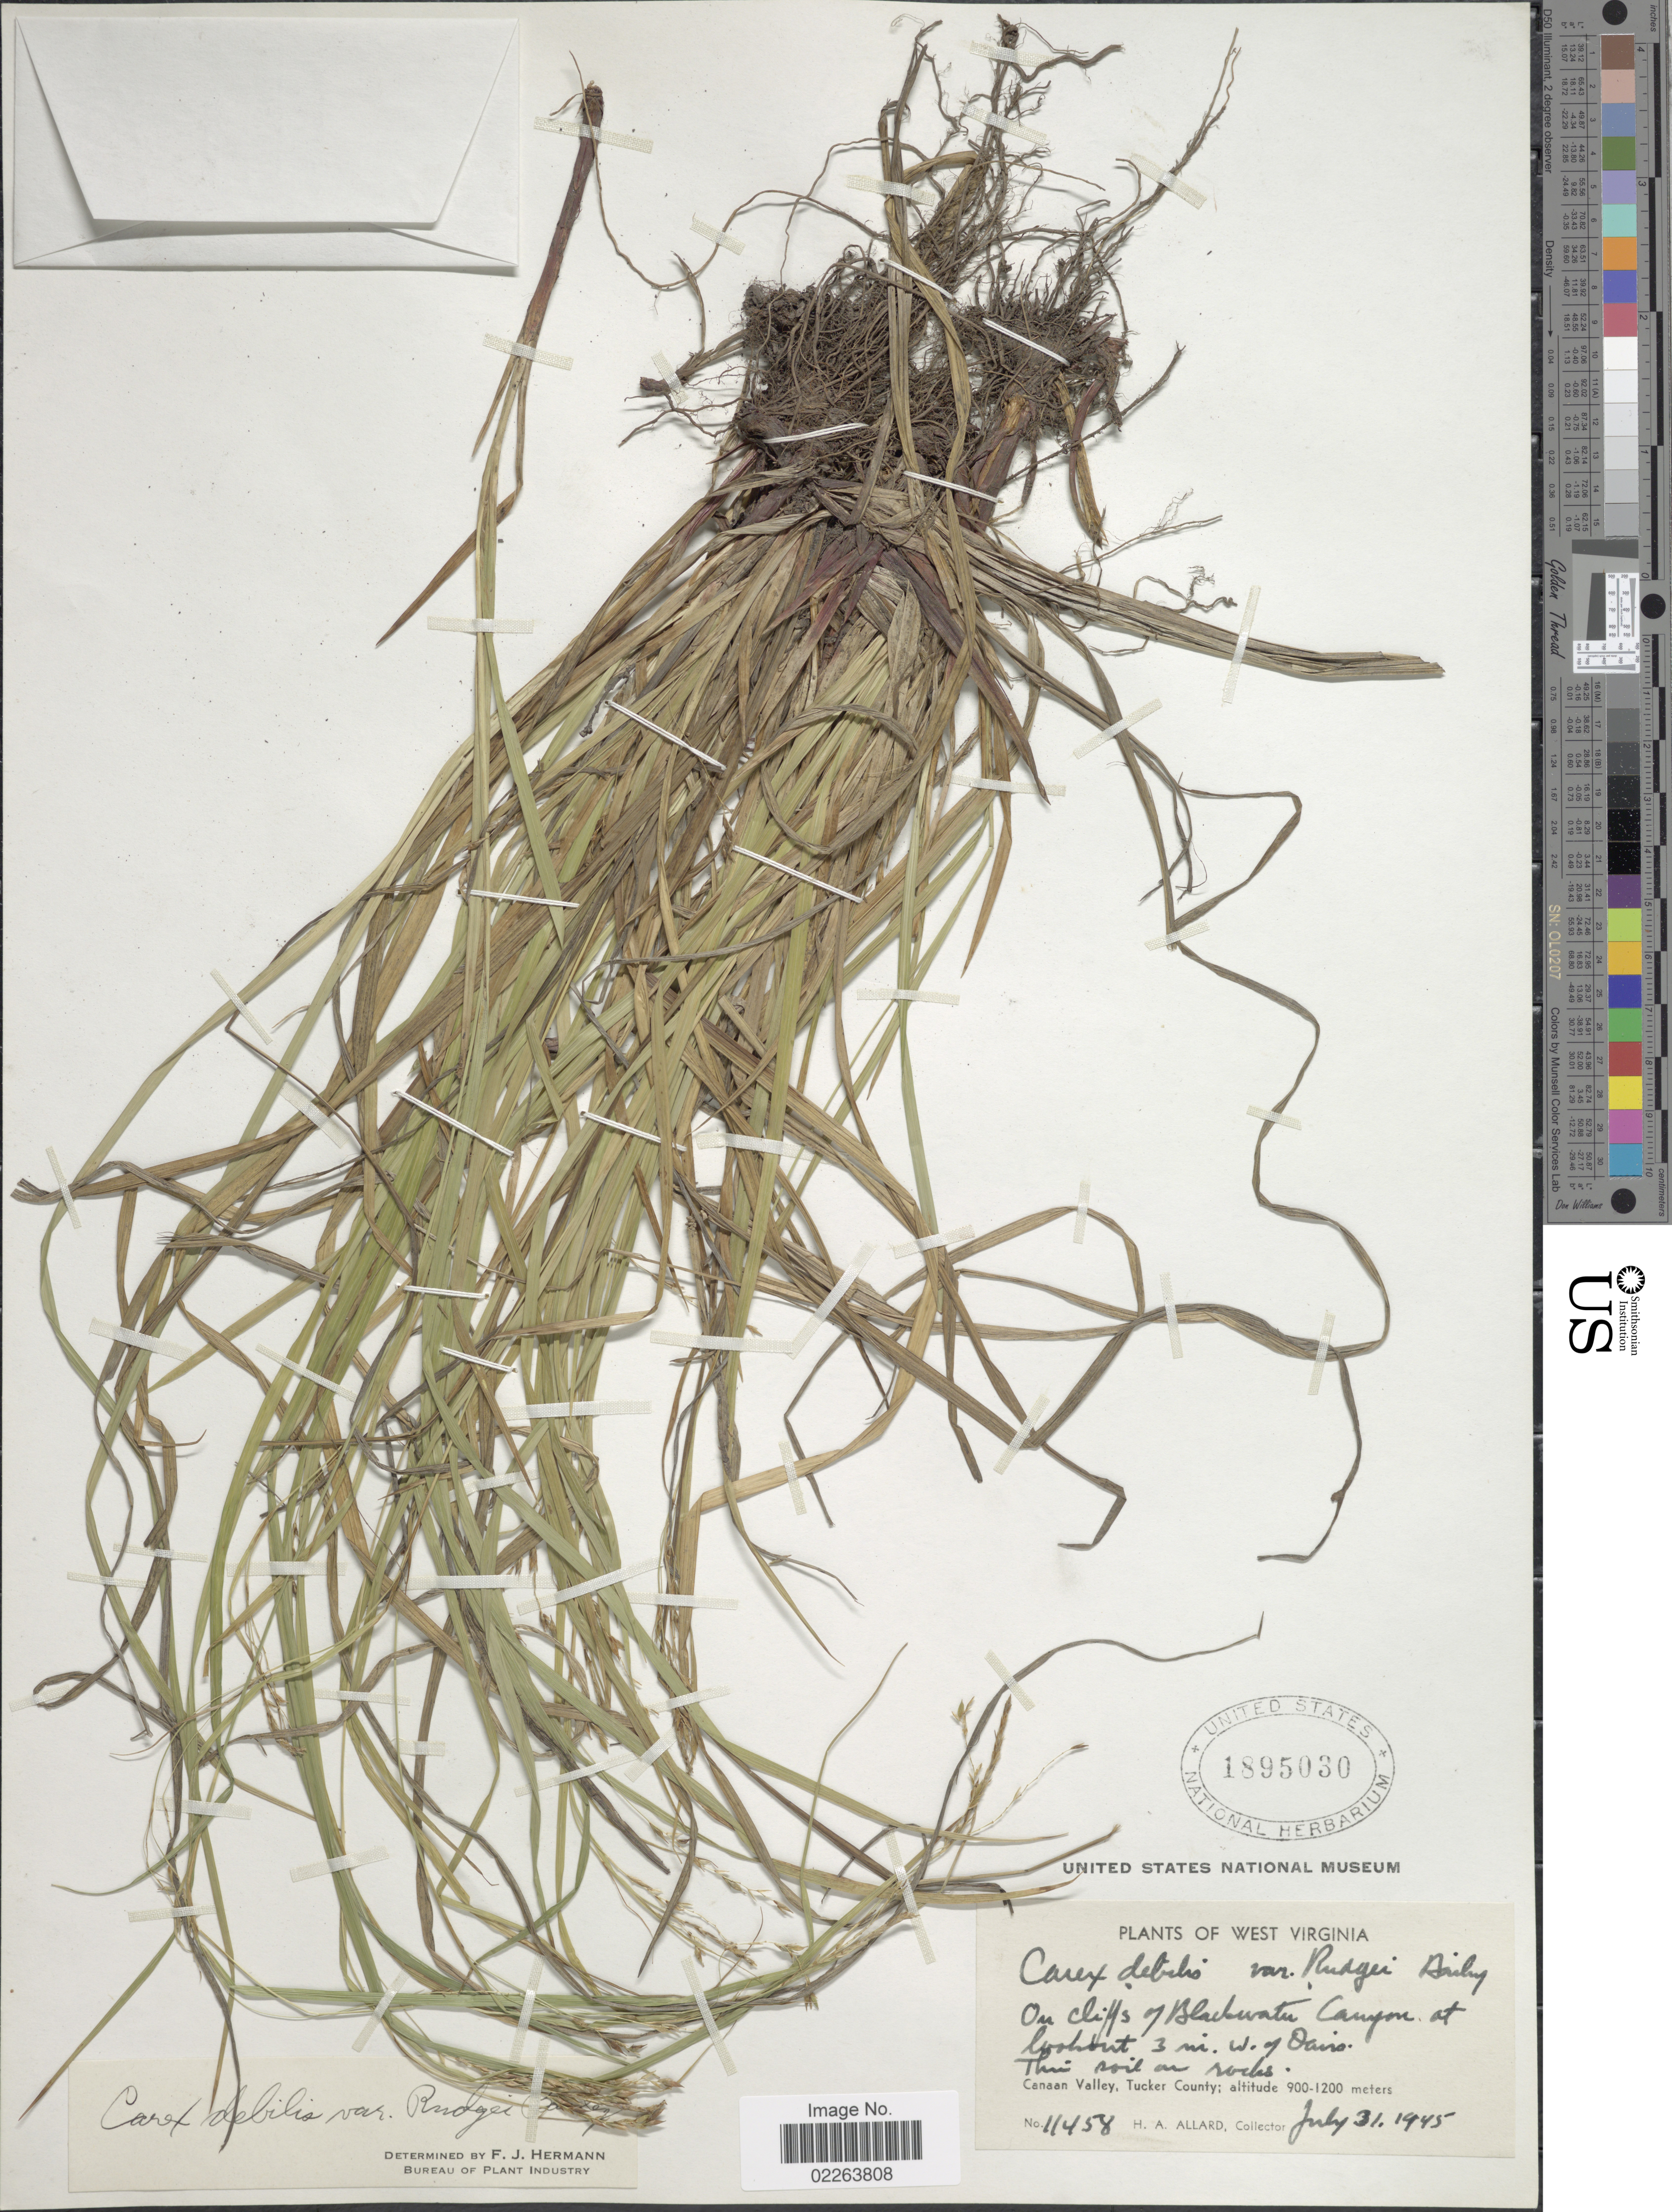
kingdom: Plantae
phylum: Tracheophyta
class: Liliopsida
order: Poales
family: Cyperaceae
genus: Carex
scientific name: Carex flexuosa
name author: Muhl. ex Willd.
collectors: H. A. Allard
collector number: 11458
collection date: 1945-07-31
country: United States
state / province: West Virginia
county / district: Tucker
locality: On cliffs of Blackwater Campon at lookout 3 mi. W. of Davis, Canaan Valley, Tucker County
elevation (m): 900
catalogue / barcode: US 1895030